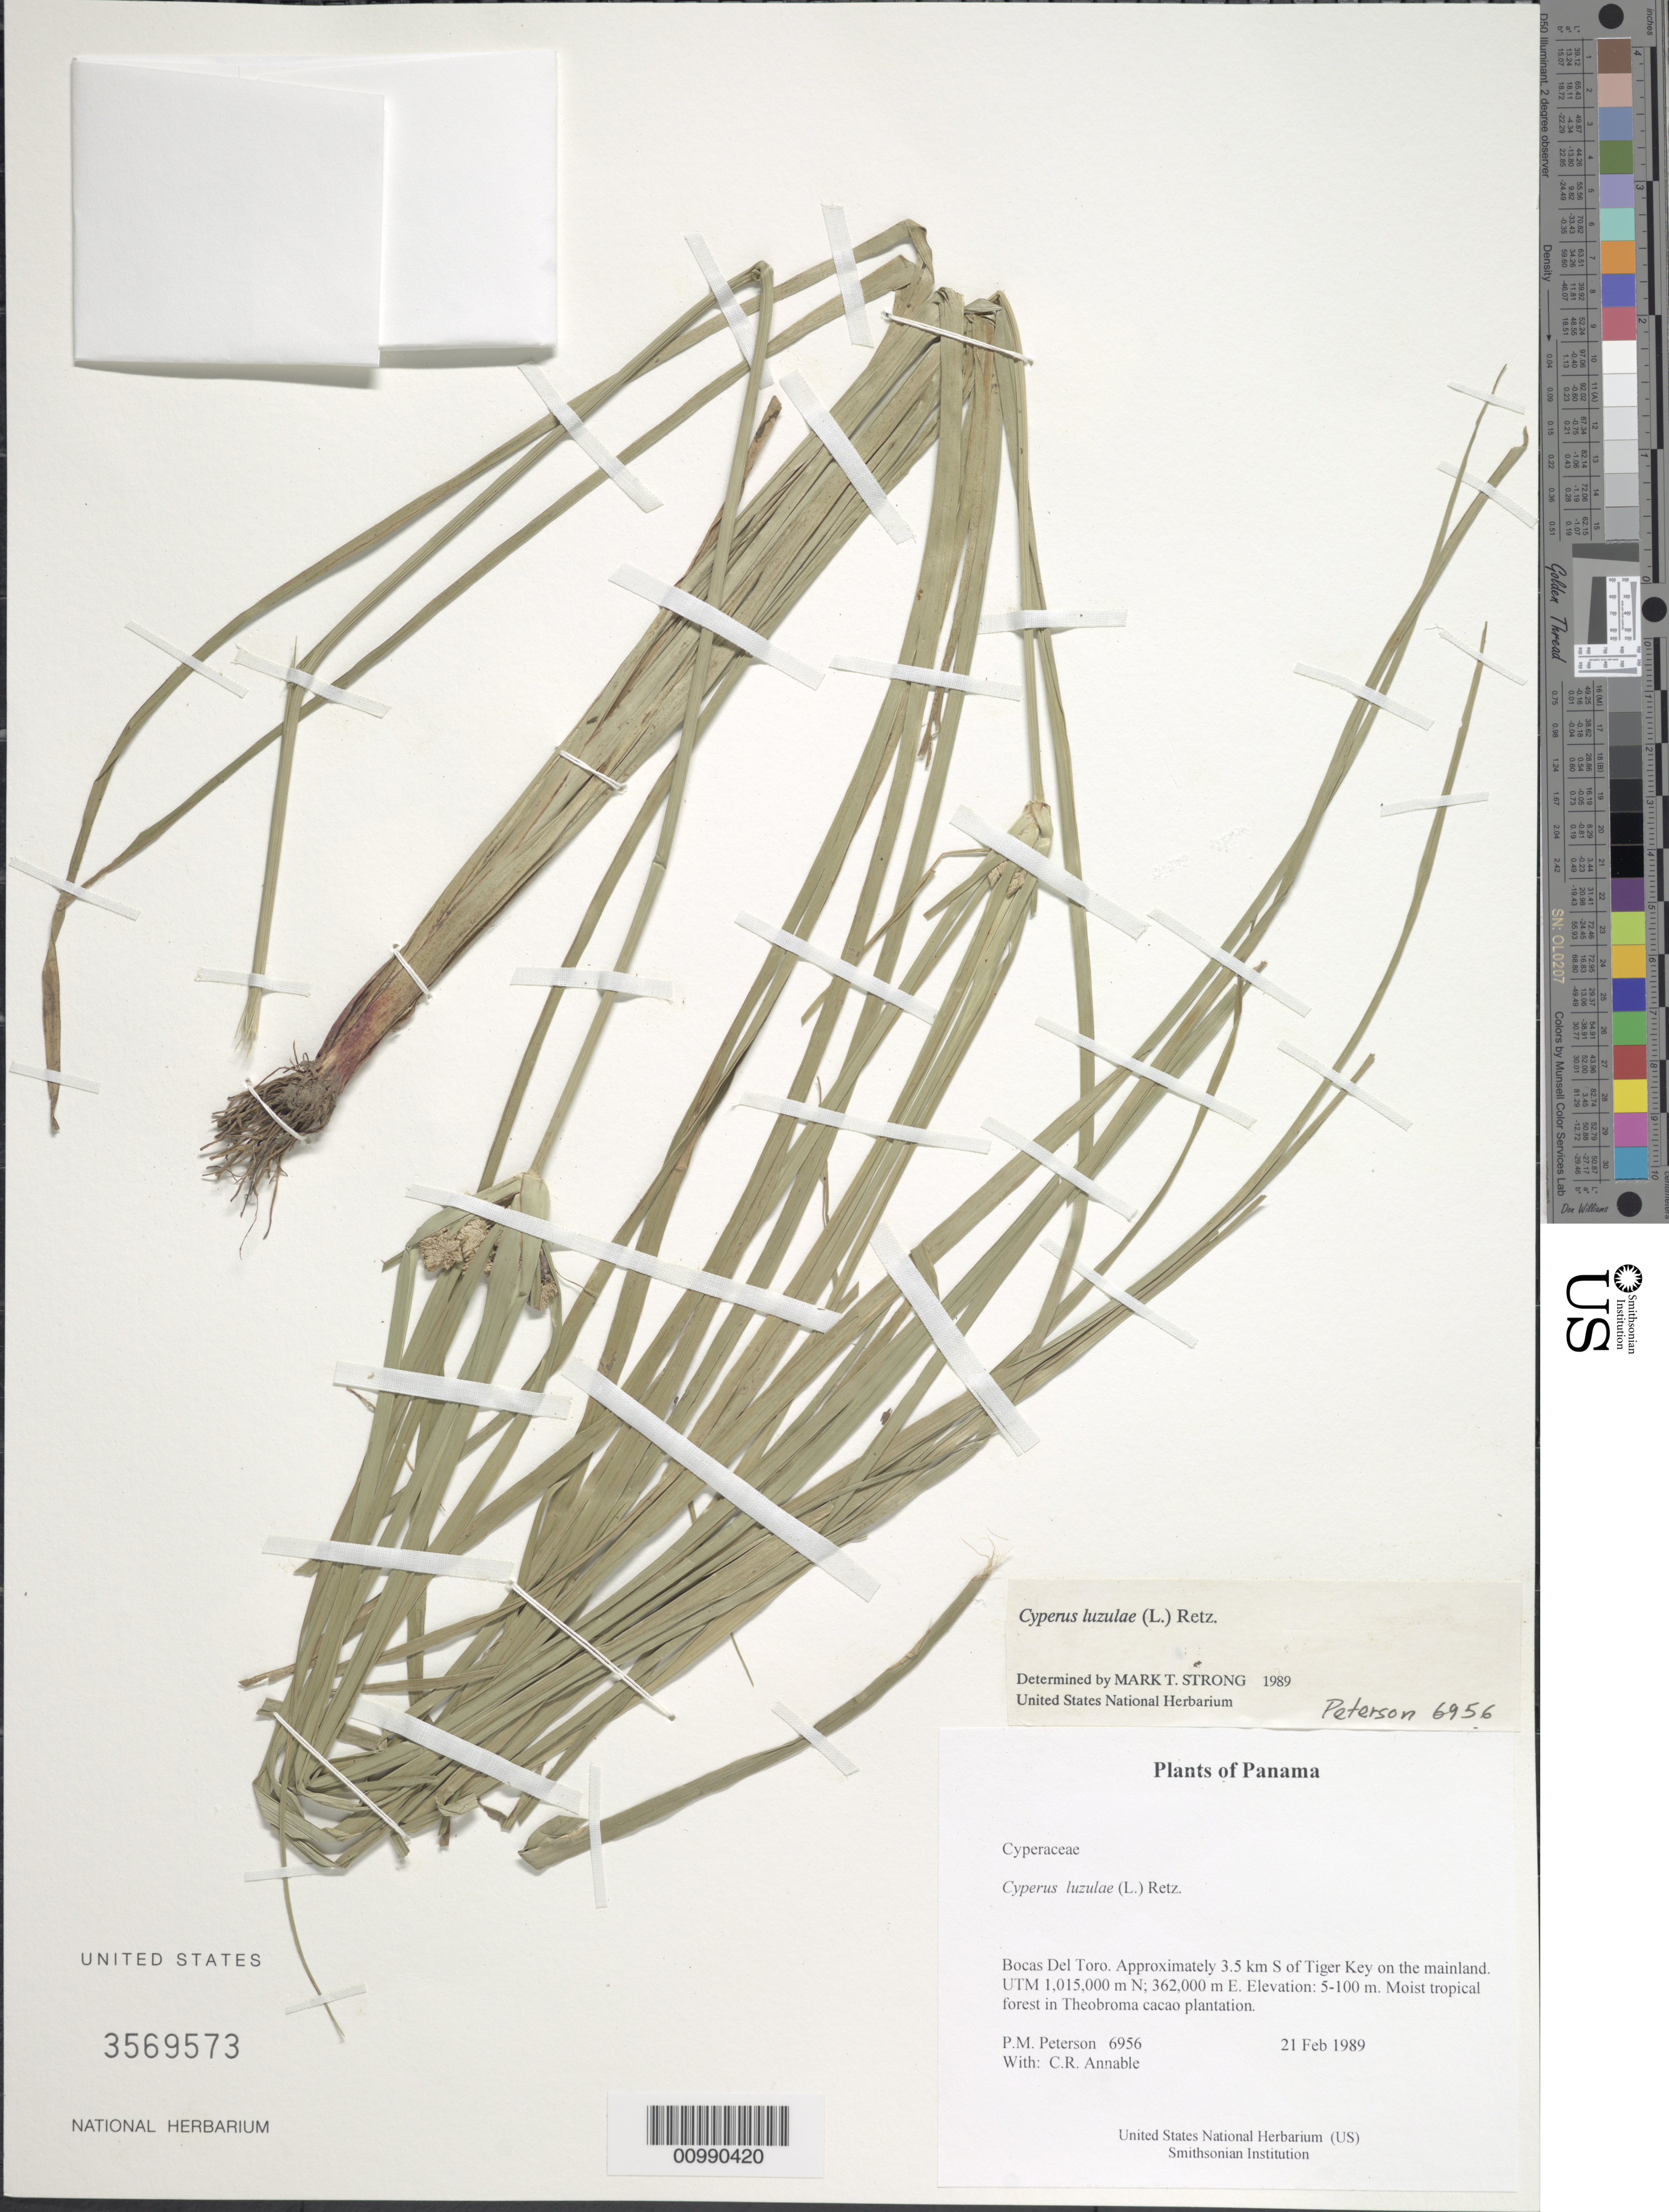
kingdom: Plantae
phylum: Tracheophyta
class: Liliopsida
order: Poales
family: Cyperaceae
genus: Cyperus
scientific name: Cyperus luzulae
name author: (L.) Rottb. ex Retz.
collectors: P. M. Peterson & C. R. Annable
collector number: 06956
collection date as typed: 21 Feb 1989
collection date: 1989-02-21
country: Panama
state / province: Bocas del Toro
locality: Approximately 3.5 km S of Tiger Key on the mainland. UTM 1,015,000 m N; 362,000 m E.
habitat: Moist tropical forest in Theobroma cacao plantation.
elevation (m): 5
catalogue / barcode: US 3569573